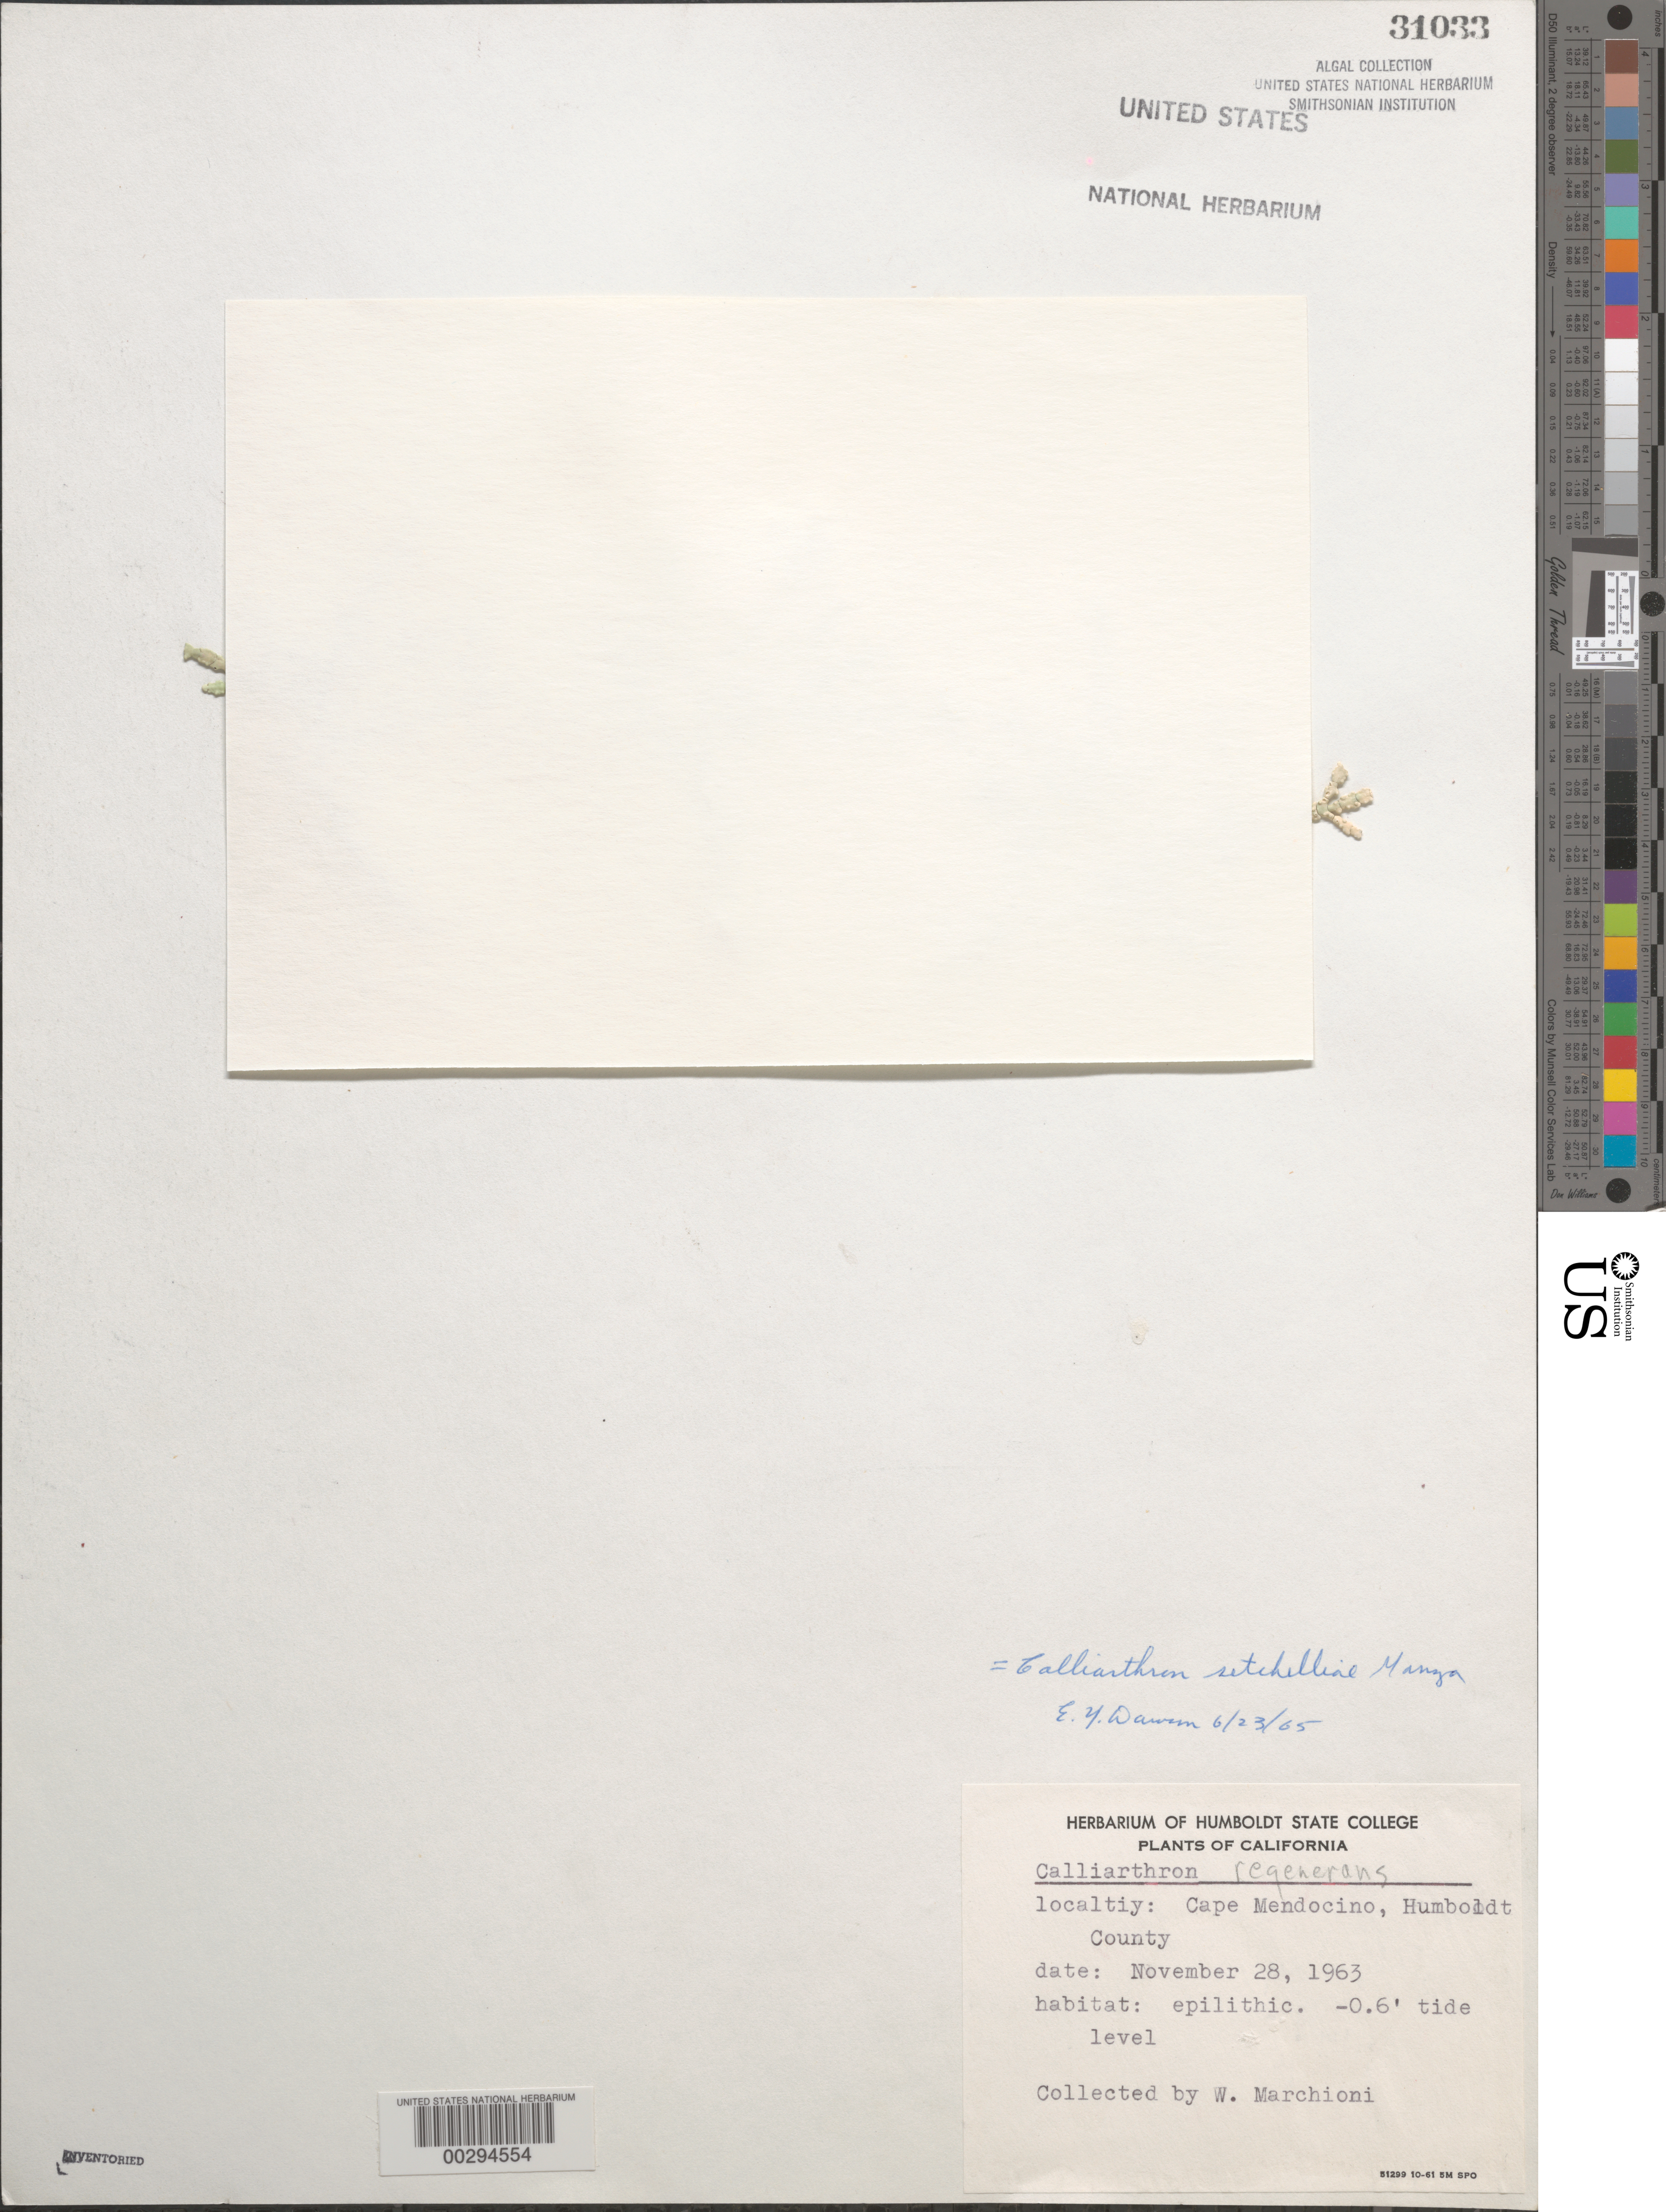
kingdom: Plantae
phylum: Rhodophyta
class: Florideophyceae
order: Corallinales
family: Corallinaceae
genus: Calliarthron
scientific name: Calliarthron tuberculosum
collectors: W. Marchioni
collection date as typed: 28 Nov 1963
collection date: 1963-11-28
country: United States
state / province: California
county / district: Humboldt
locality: Cape Mendocino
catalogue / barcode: US 31033